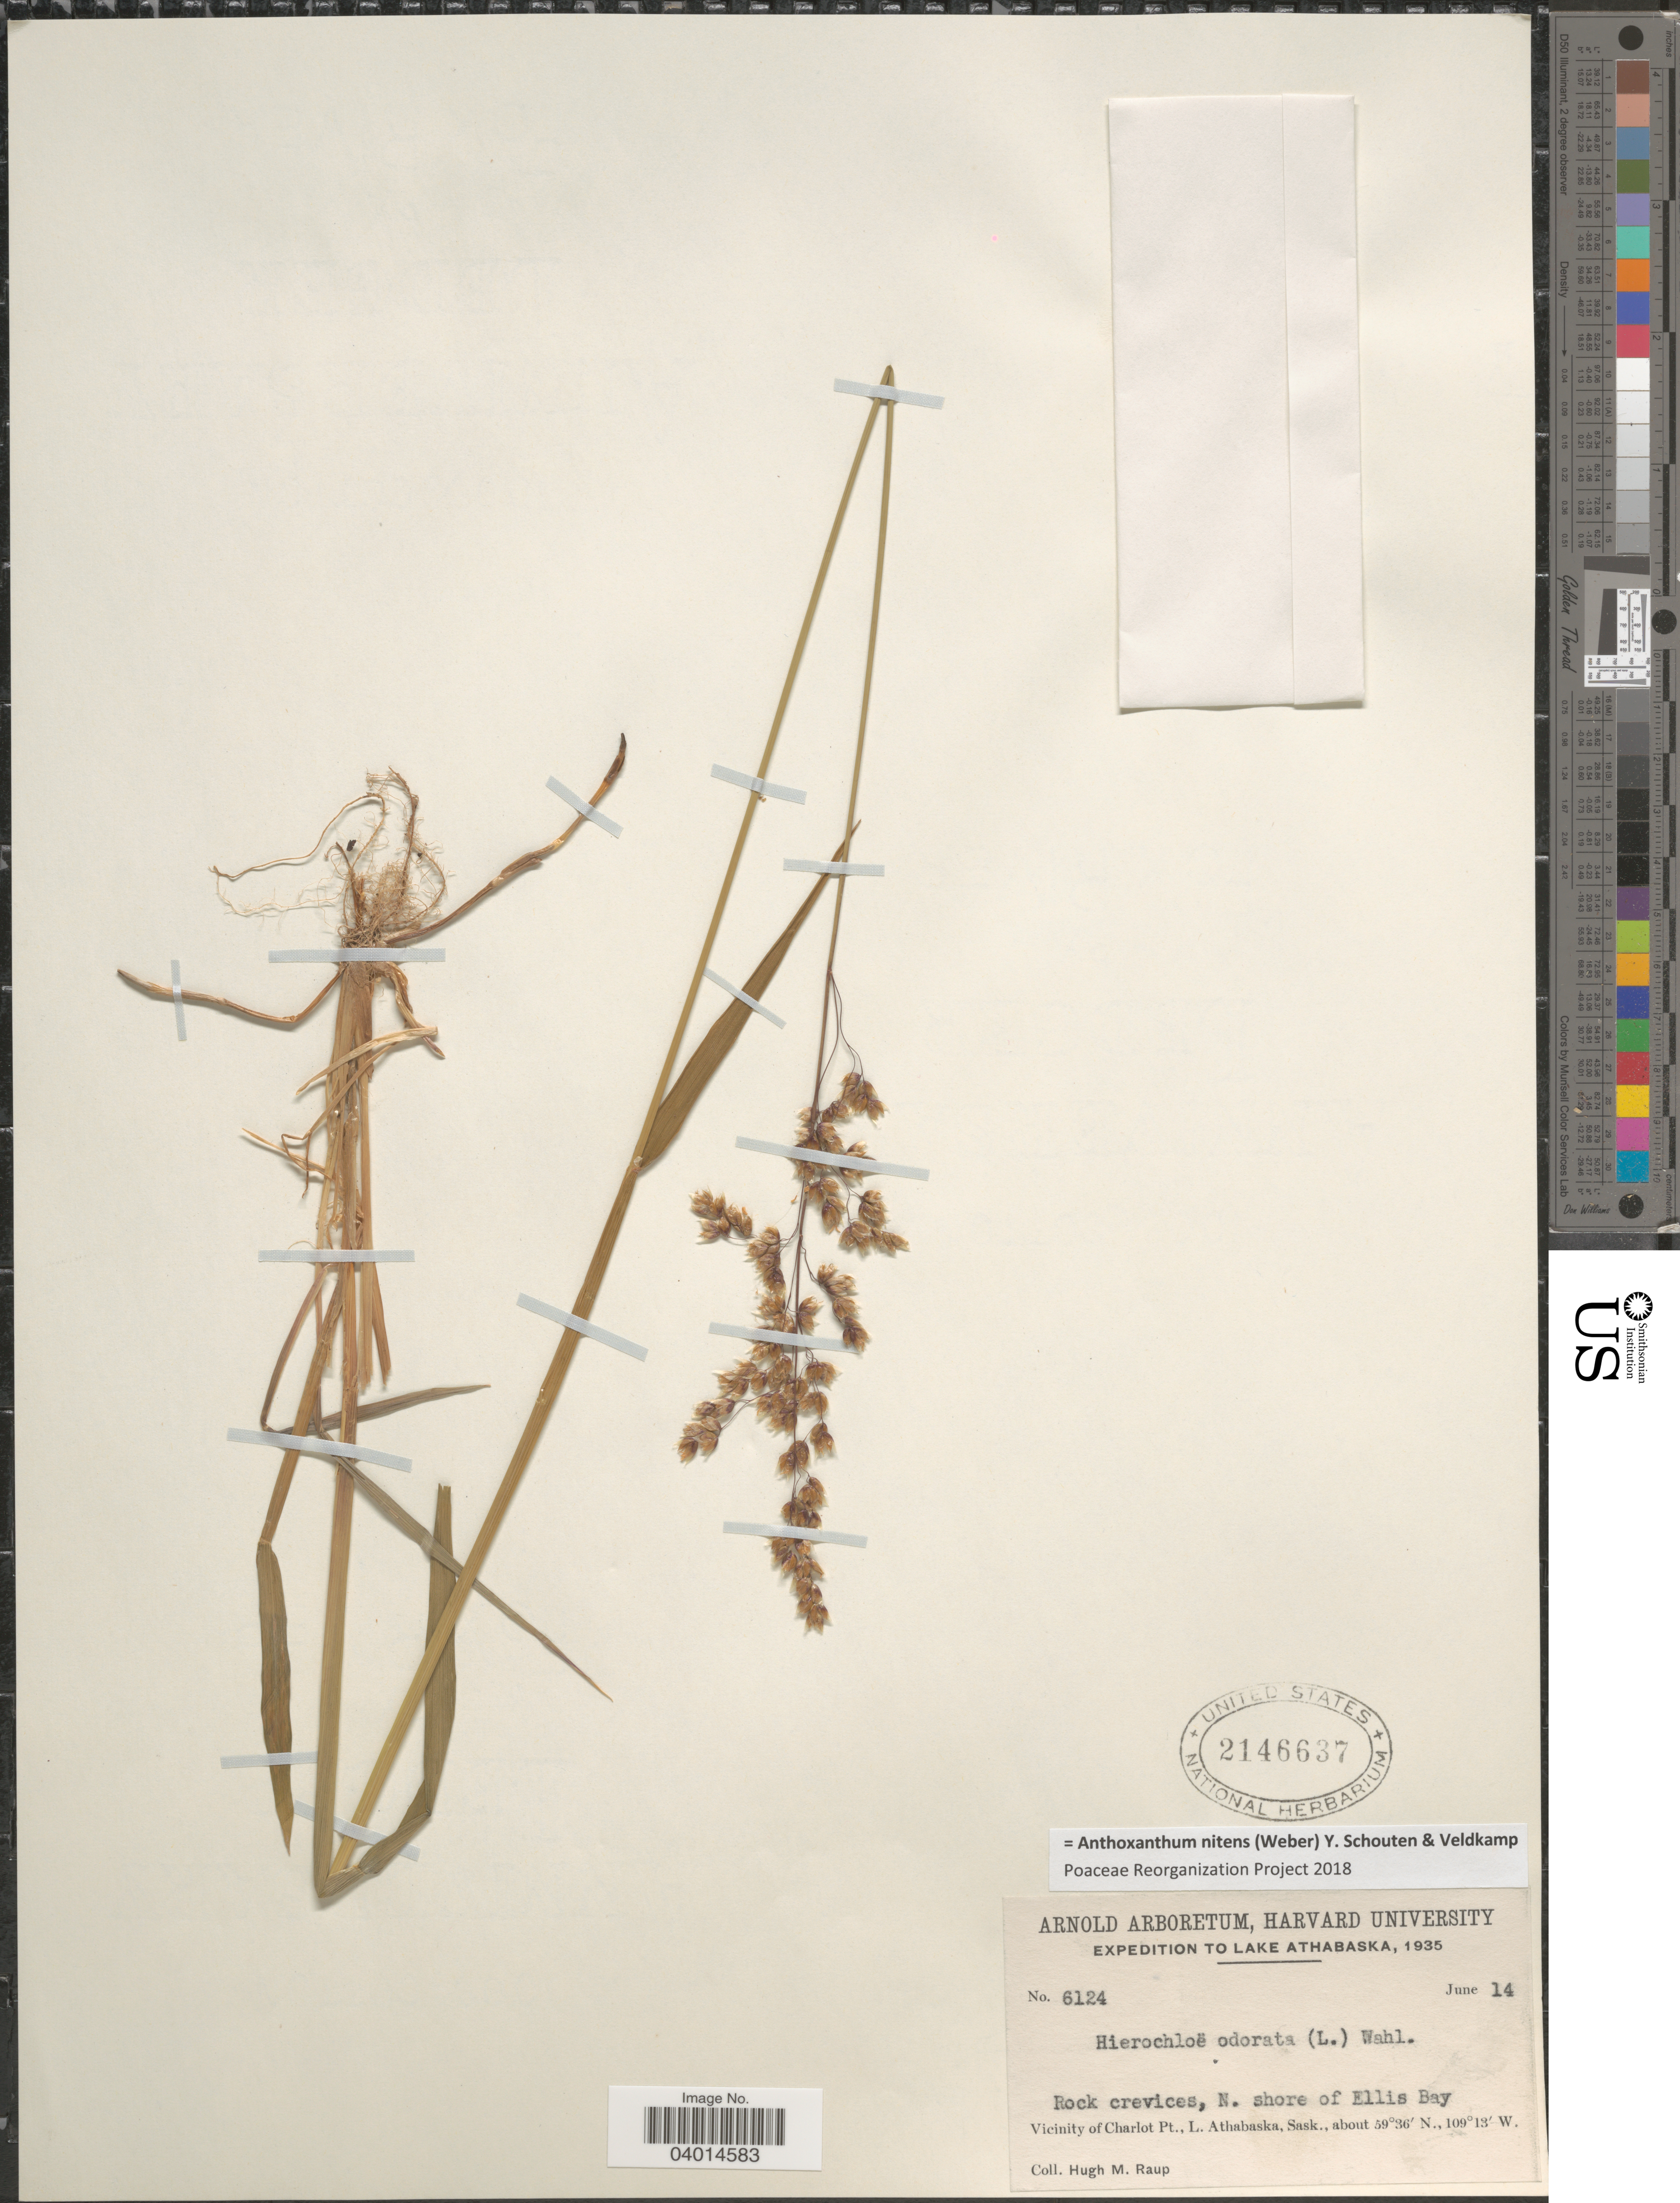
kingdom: Plantae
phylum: Tracheophyta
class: Liliopsida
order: Poales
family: Poaceae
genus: Anthoxanthum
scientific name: Anthoxanthum nitens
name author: (G.H. Weber) R.T.A. Schouten & Veldkamp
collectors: H. Raup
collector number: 6124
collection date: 1935-06-14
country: Canada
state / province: Saskatchewan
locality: Lake Athabaska. N. shore of Ellis Bay. Vicinity of Charlot Pt.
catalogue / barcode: US 2146637